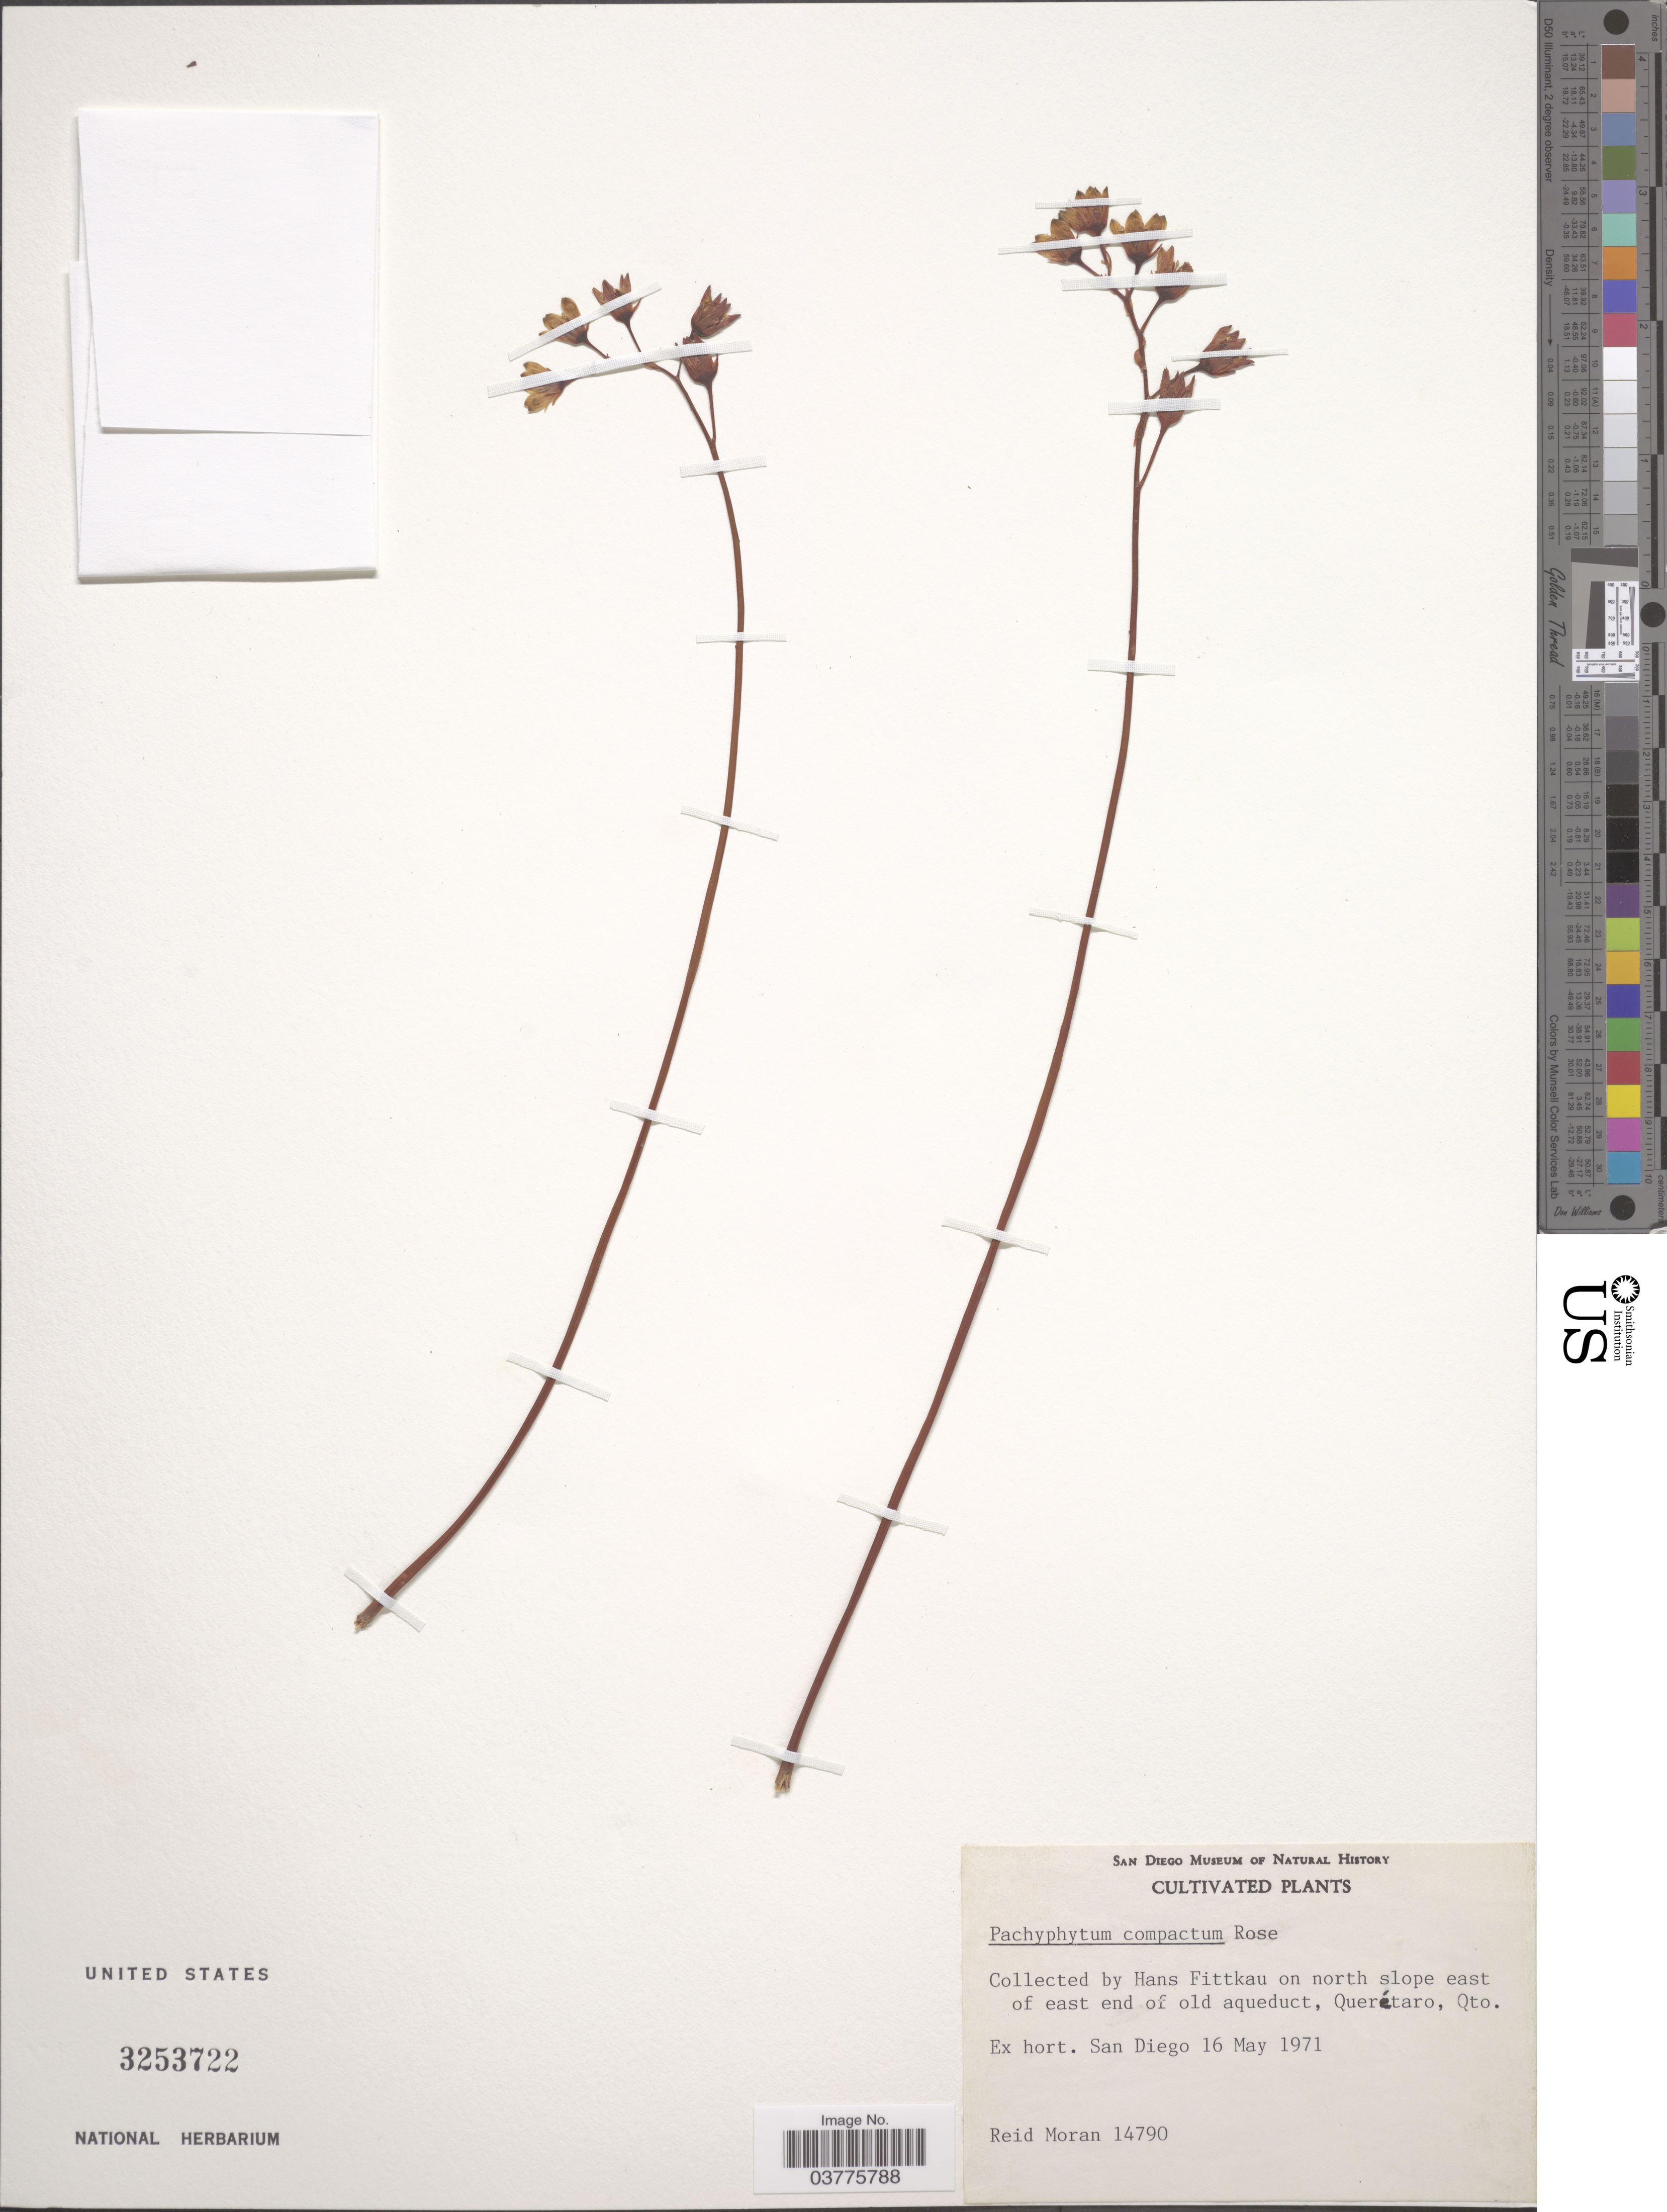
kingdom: Plantae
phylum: Tracheophyta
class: Magnoliopsida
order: Saxifragales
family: Crassulaceae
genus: Pachyphytum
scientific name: Pachyphytum compactum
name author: Rose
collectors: R. Moran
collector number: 14790?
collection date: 1971-05-16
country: United States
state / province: California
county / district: San Diego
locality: Ex hort. San Diego.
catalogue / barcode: US 3253722